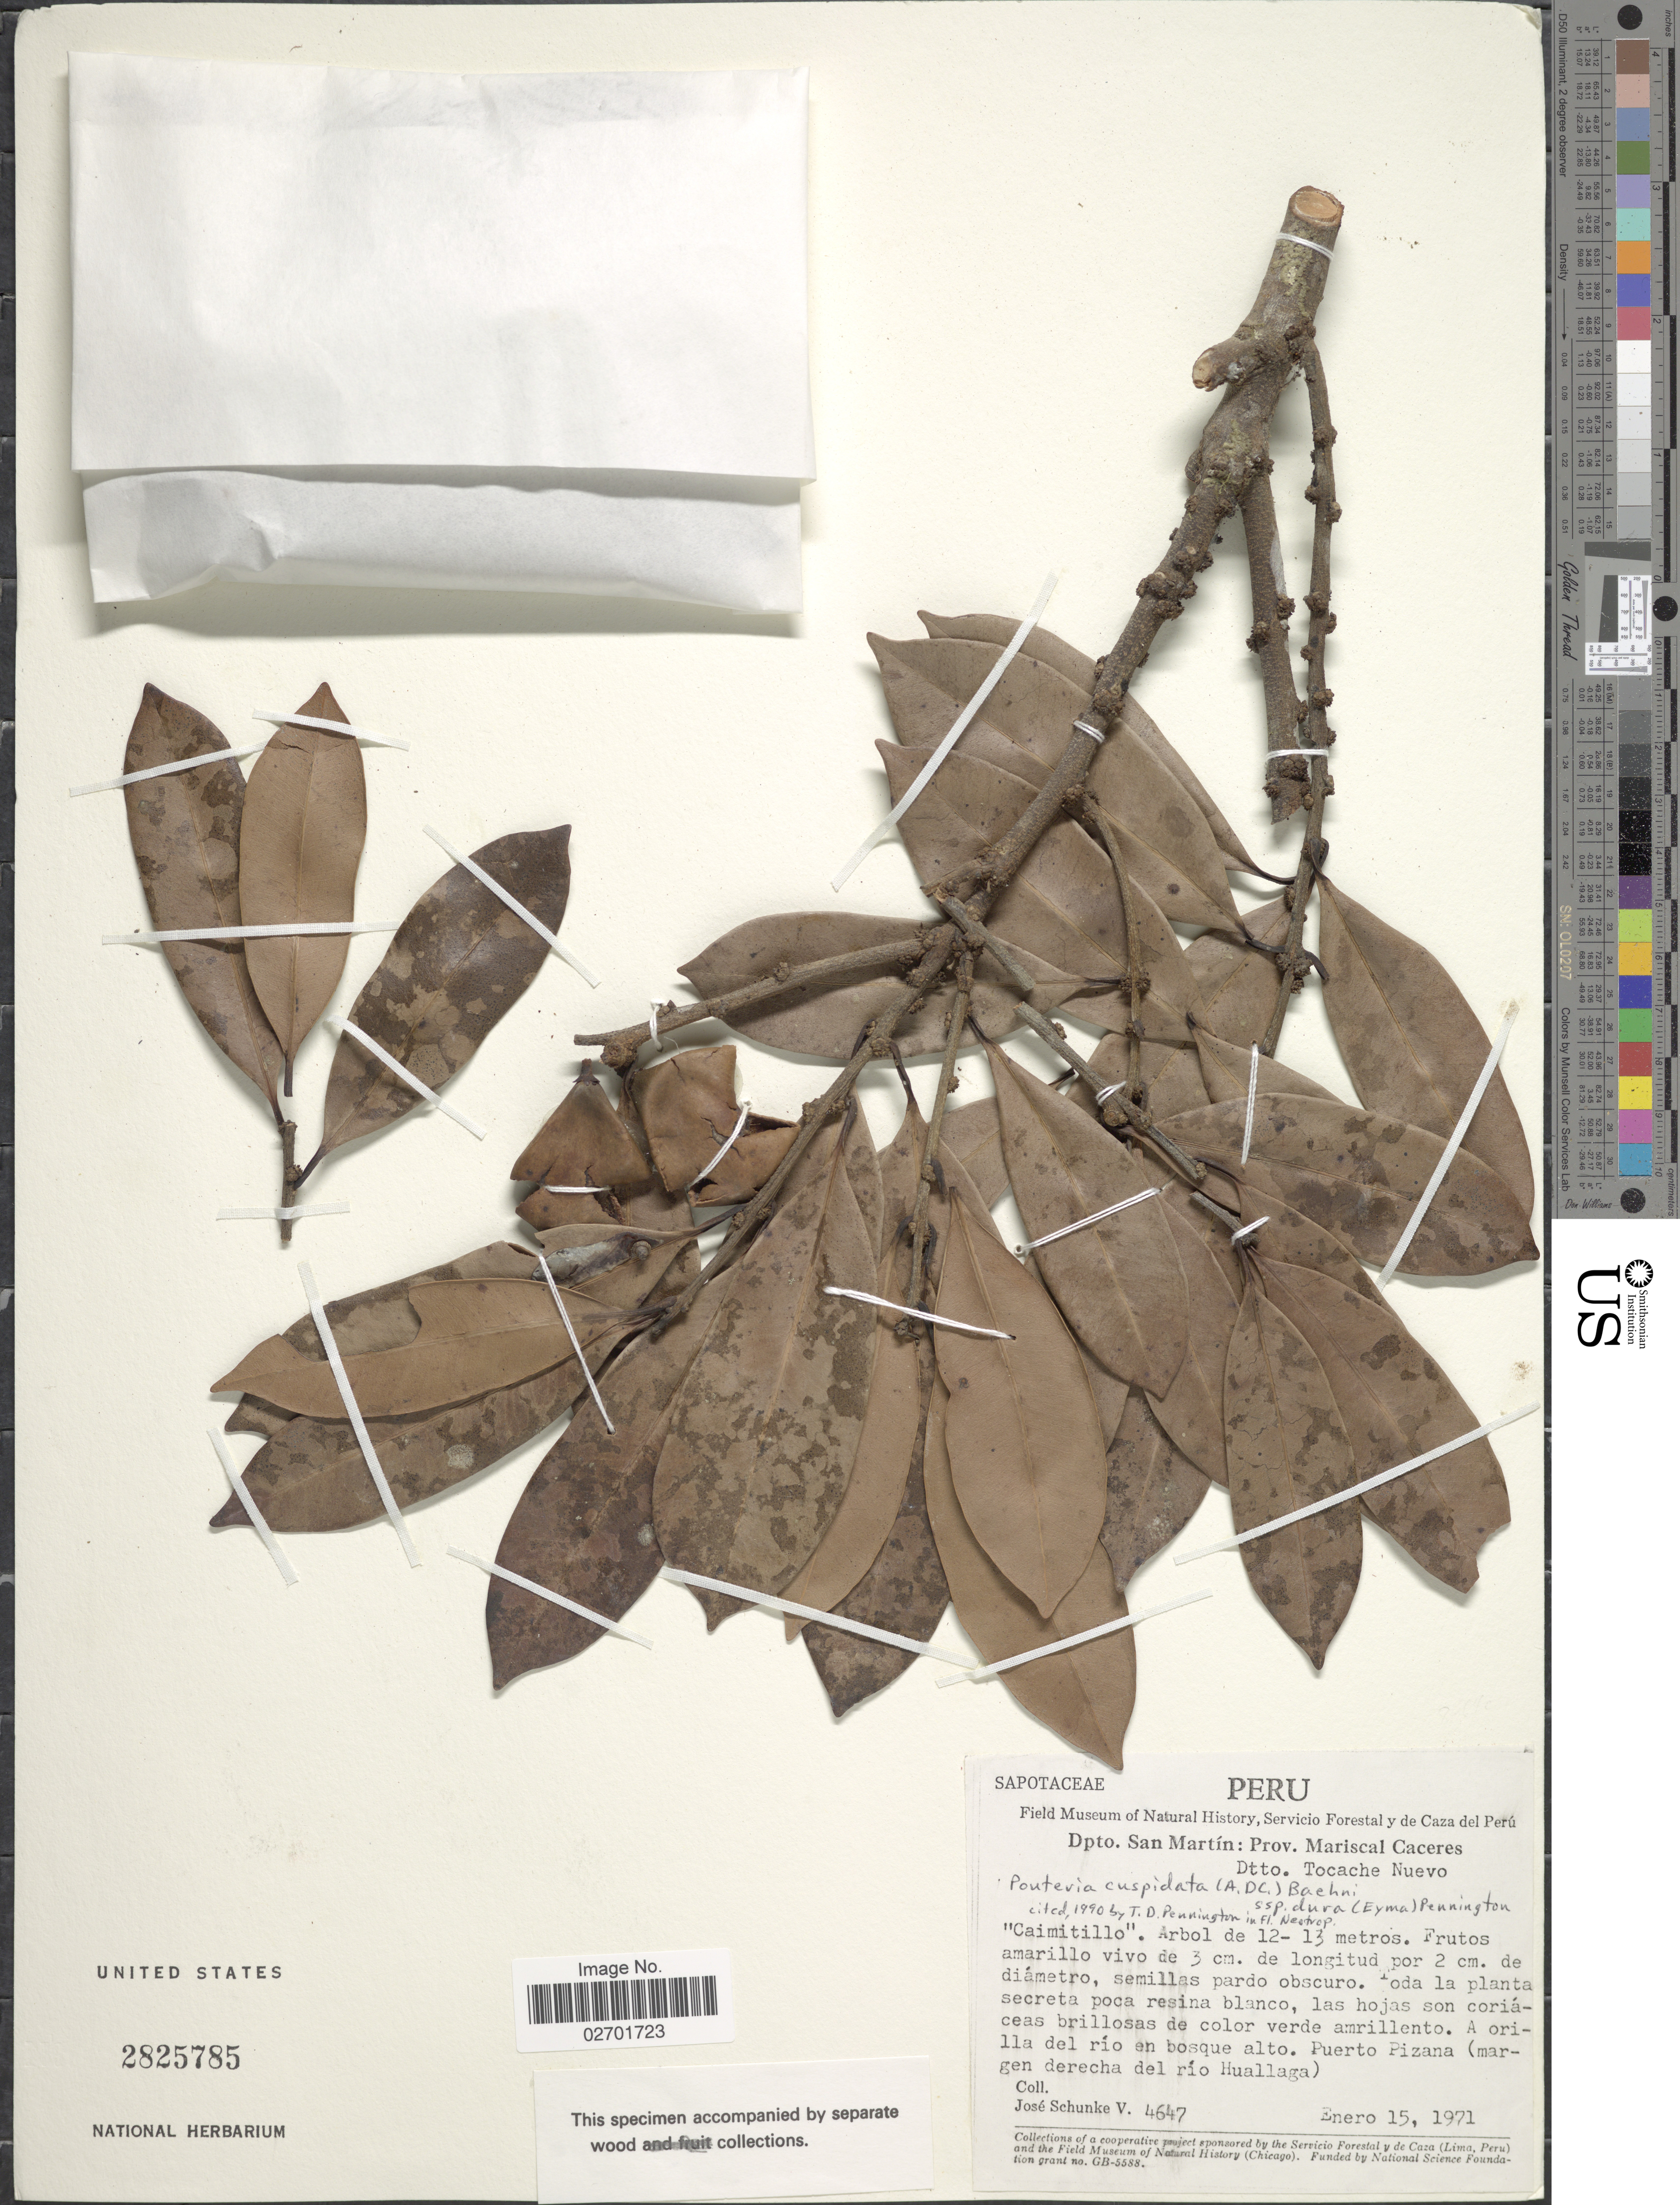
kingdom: Plantae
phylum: Tracheophyta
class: Magnoliopsida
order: Ericales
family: Sapotaceae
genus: Pouteria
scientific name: Pouteria cuspidata subsp. dura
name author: (Eyma) T.D. Penn.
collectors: J. Schunke Vigo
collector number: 4647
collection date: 1971-01-15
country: Peru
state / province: San Martín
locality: Dpto. San Martin: Prov. Mariscal Caceres, Dtto. Tocache Nuevo, A orilla del rio en bosque alto, Puerto Pizana (margen derecha del rio Huallaga)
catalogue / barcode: US 2825785